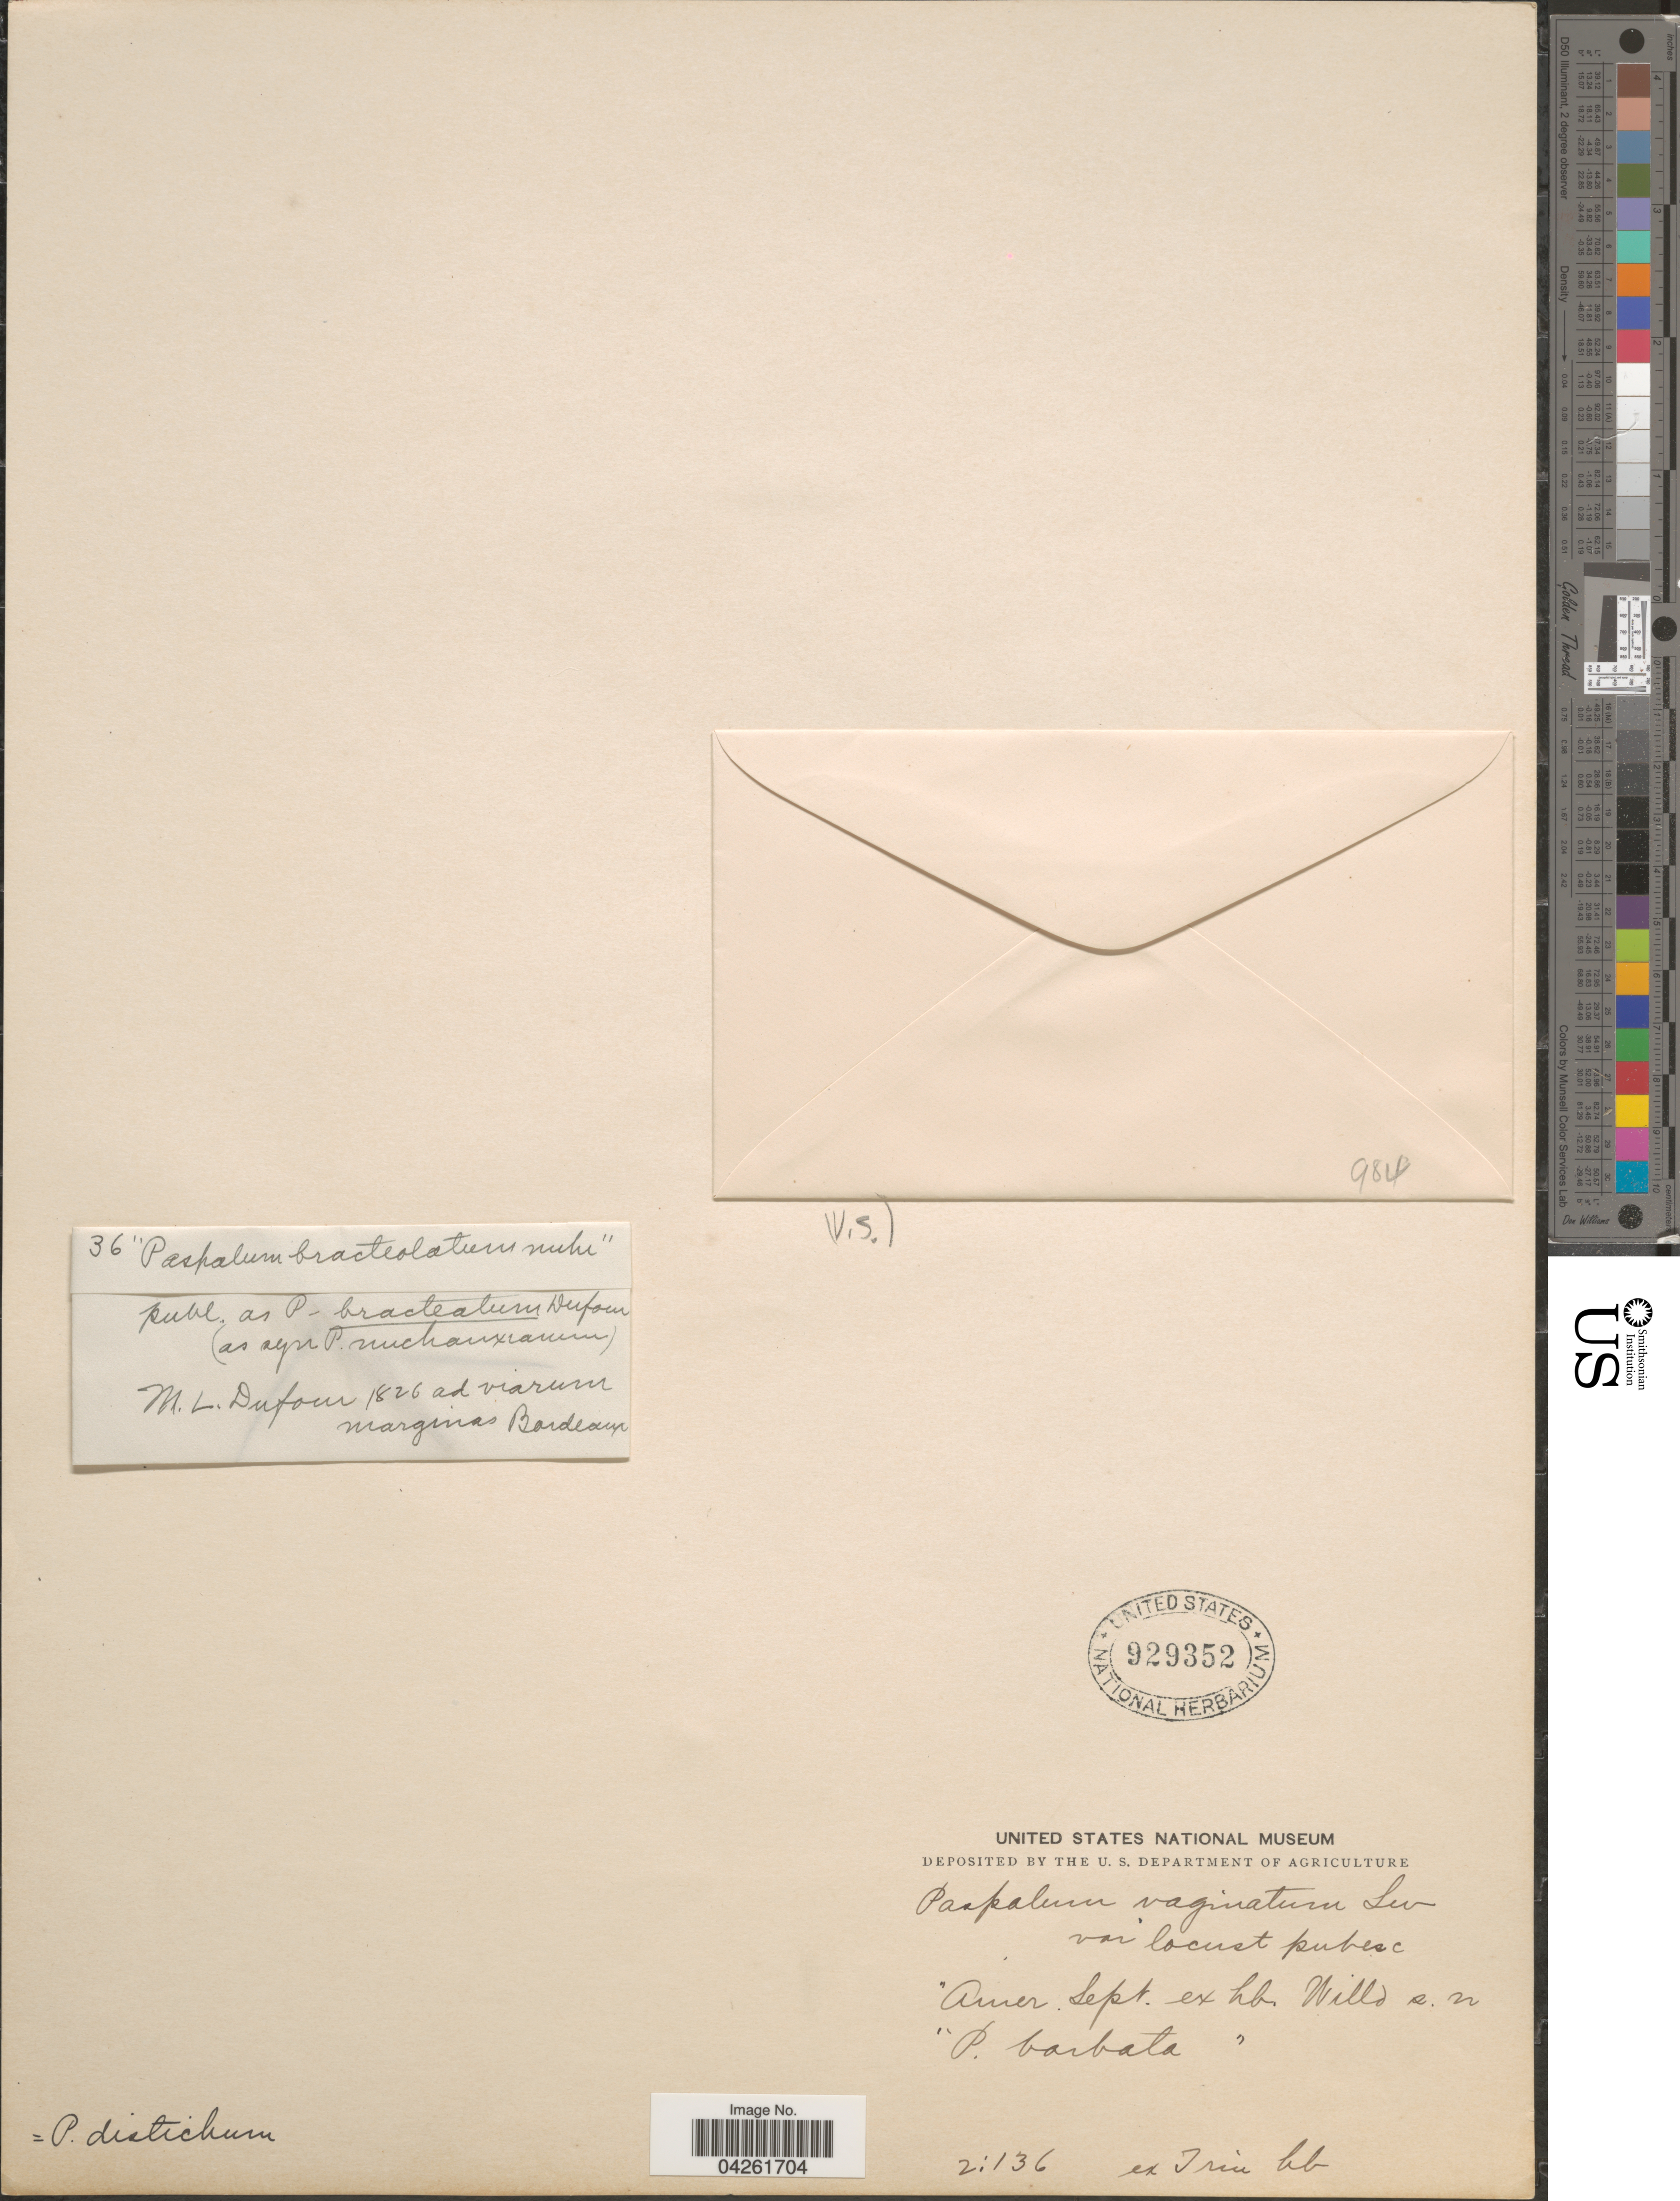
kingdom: Plantae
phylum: Tracheophyta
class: Liliopsida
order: Poales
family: Poaceae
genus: Paspalum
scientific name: Paspalum distichum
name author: L.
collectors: J.-M. L. Dufour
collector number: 36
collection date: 1826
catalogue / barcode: US 929352